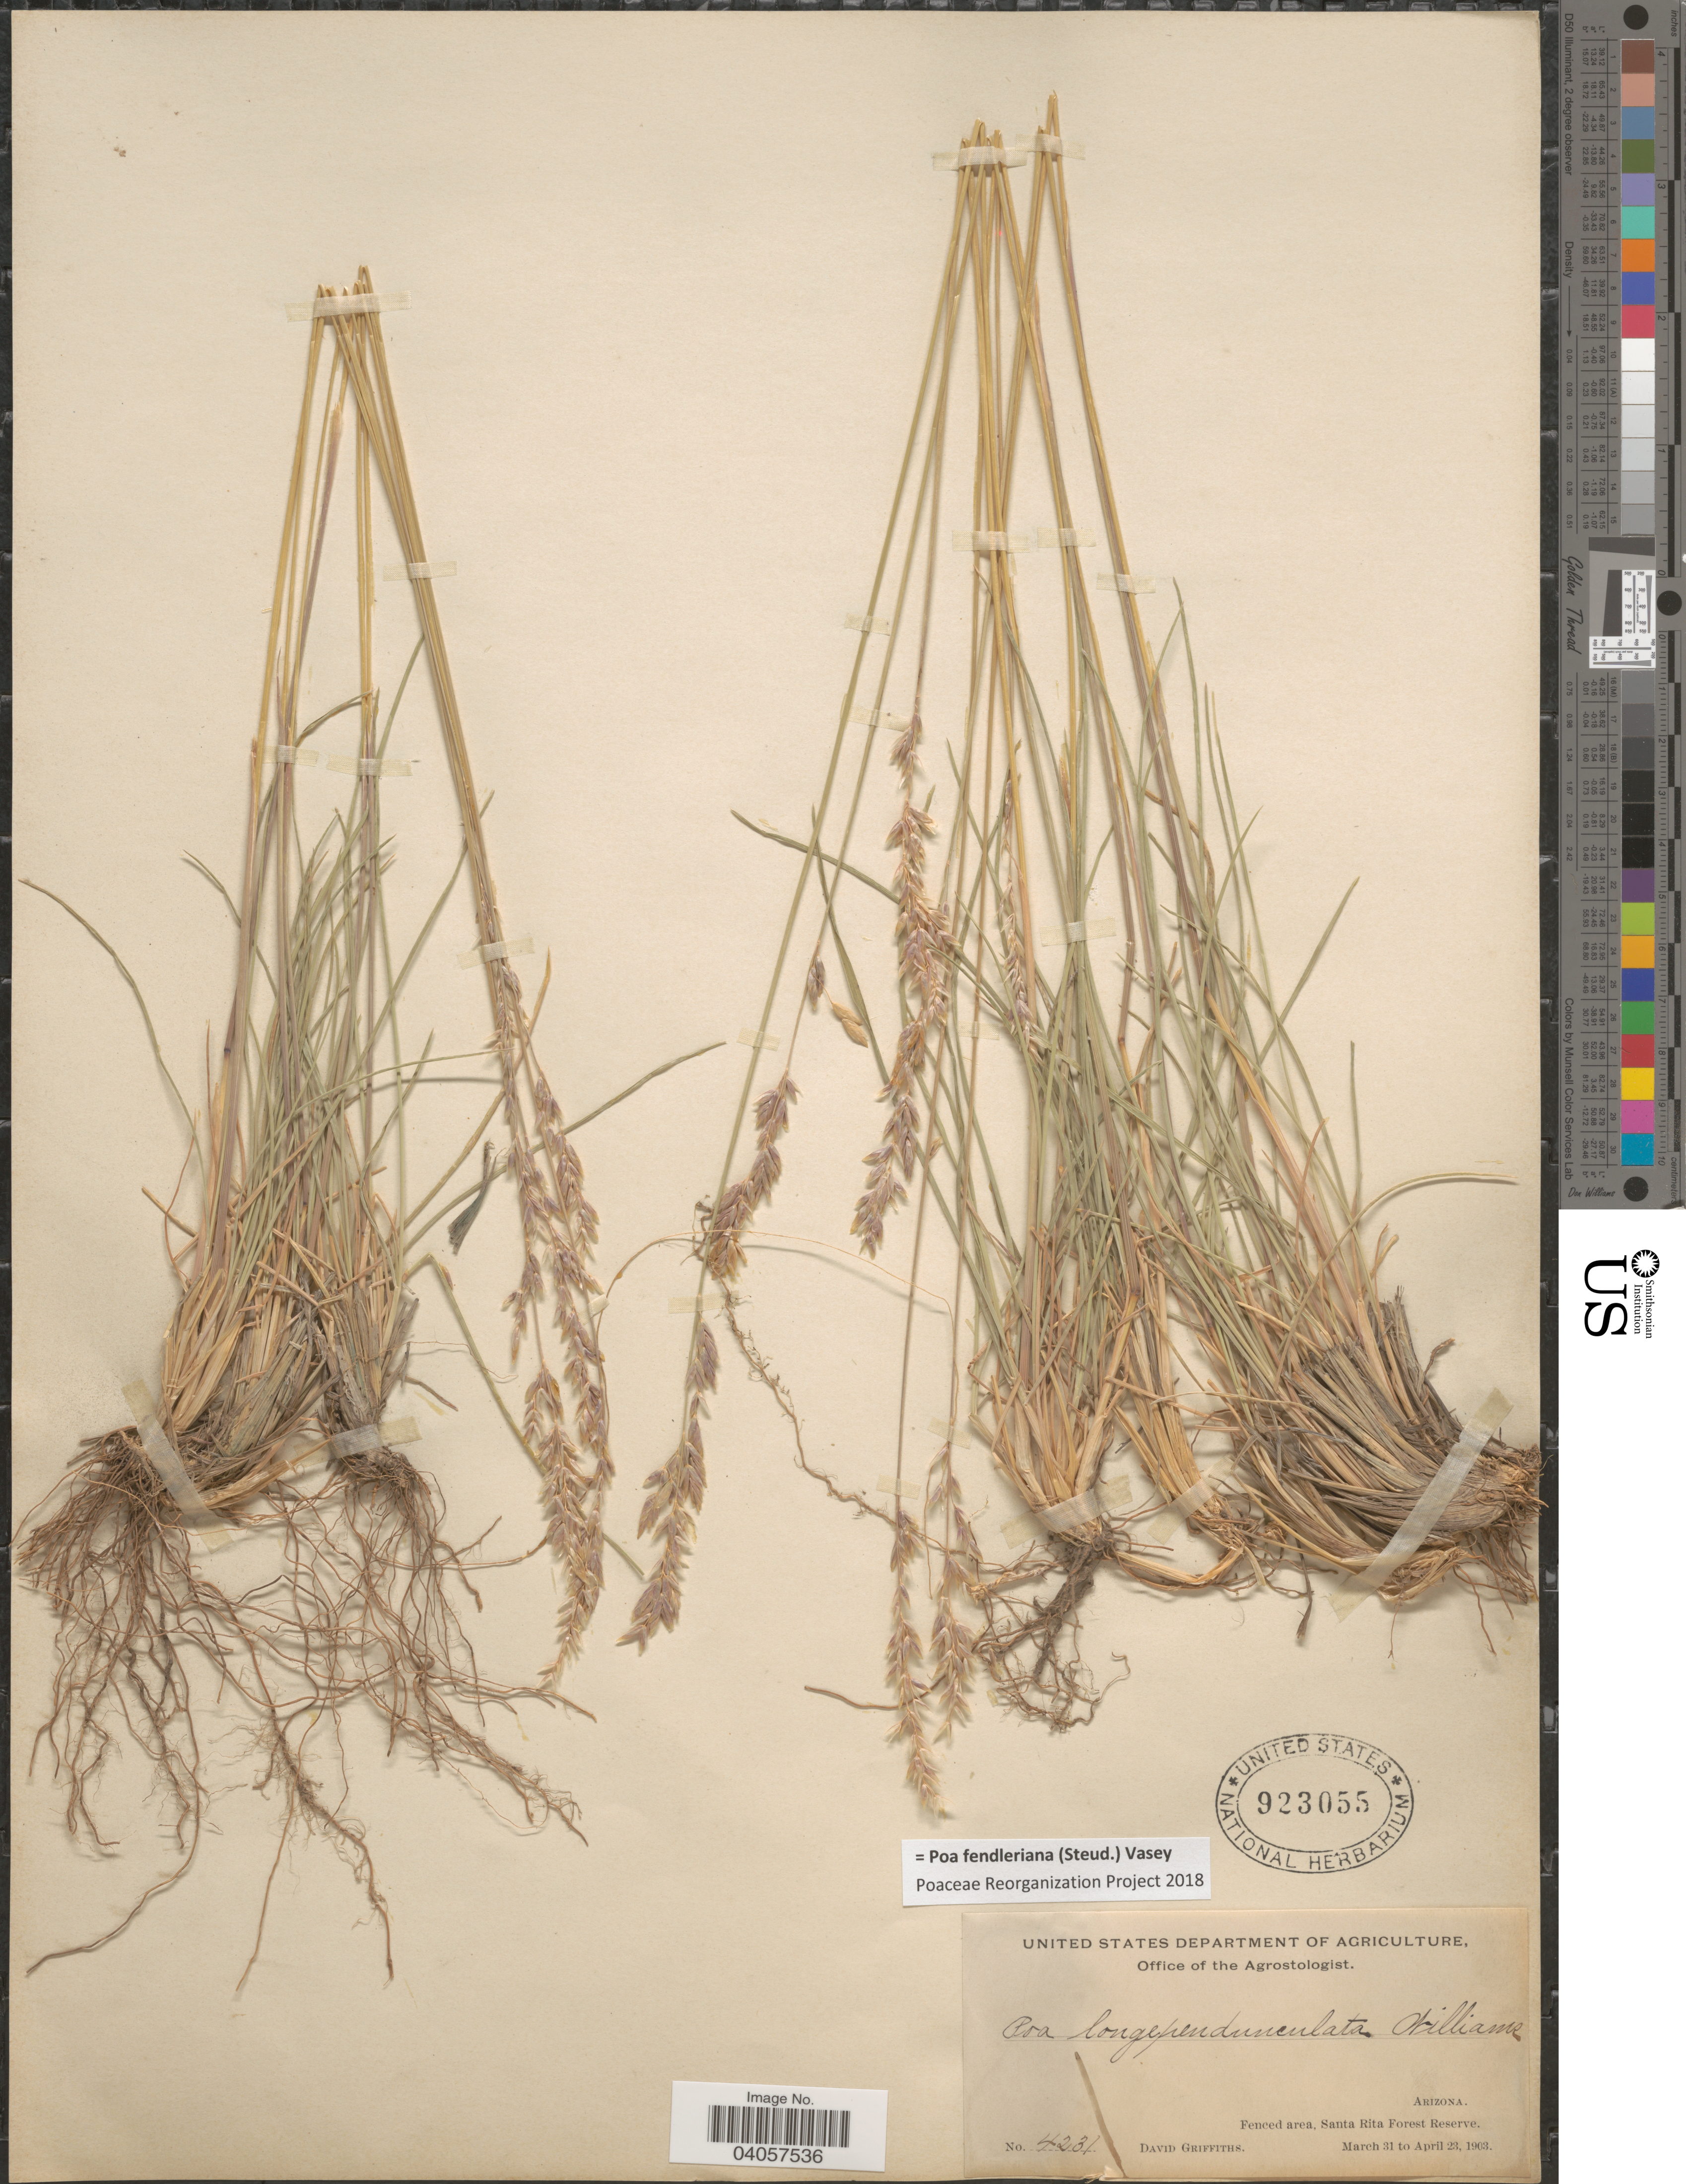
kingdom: Plantae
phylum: Tracheophyta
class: Liliopsida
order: Poales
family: Poaceae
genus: Poa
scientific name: Poa fendleriana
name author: (Steud.) Vasey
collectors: D. Griffiths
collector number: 4231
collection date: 1903-03-31/1903-04-23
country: United States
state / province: Arizona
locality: Fenced area, Santa Rita Forest Reserve.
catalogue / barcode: US 923055